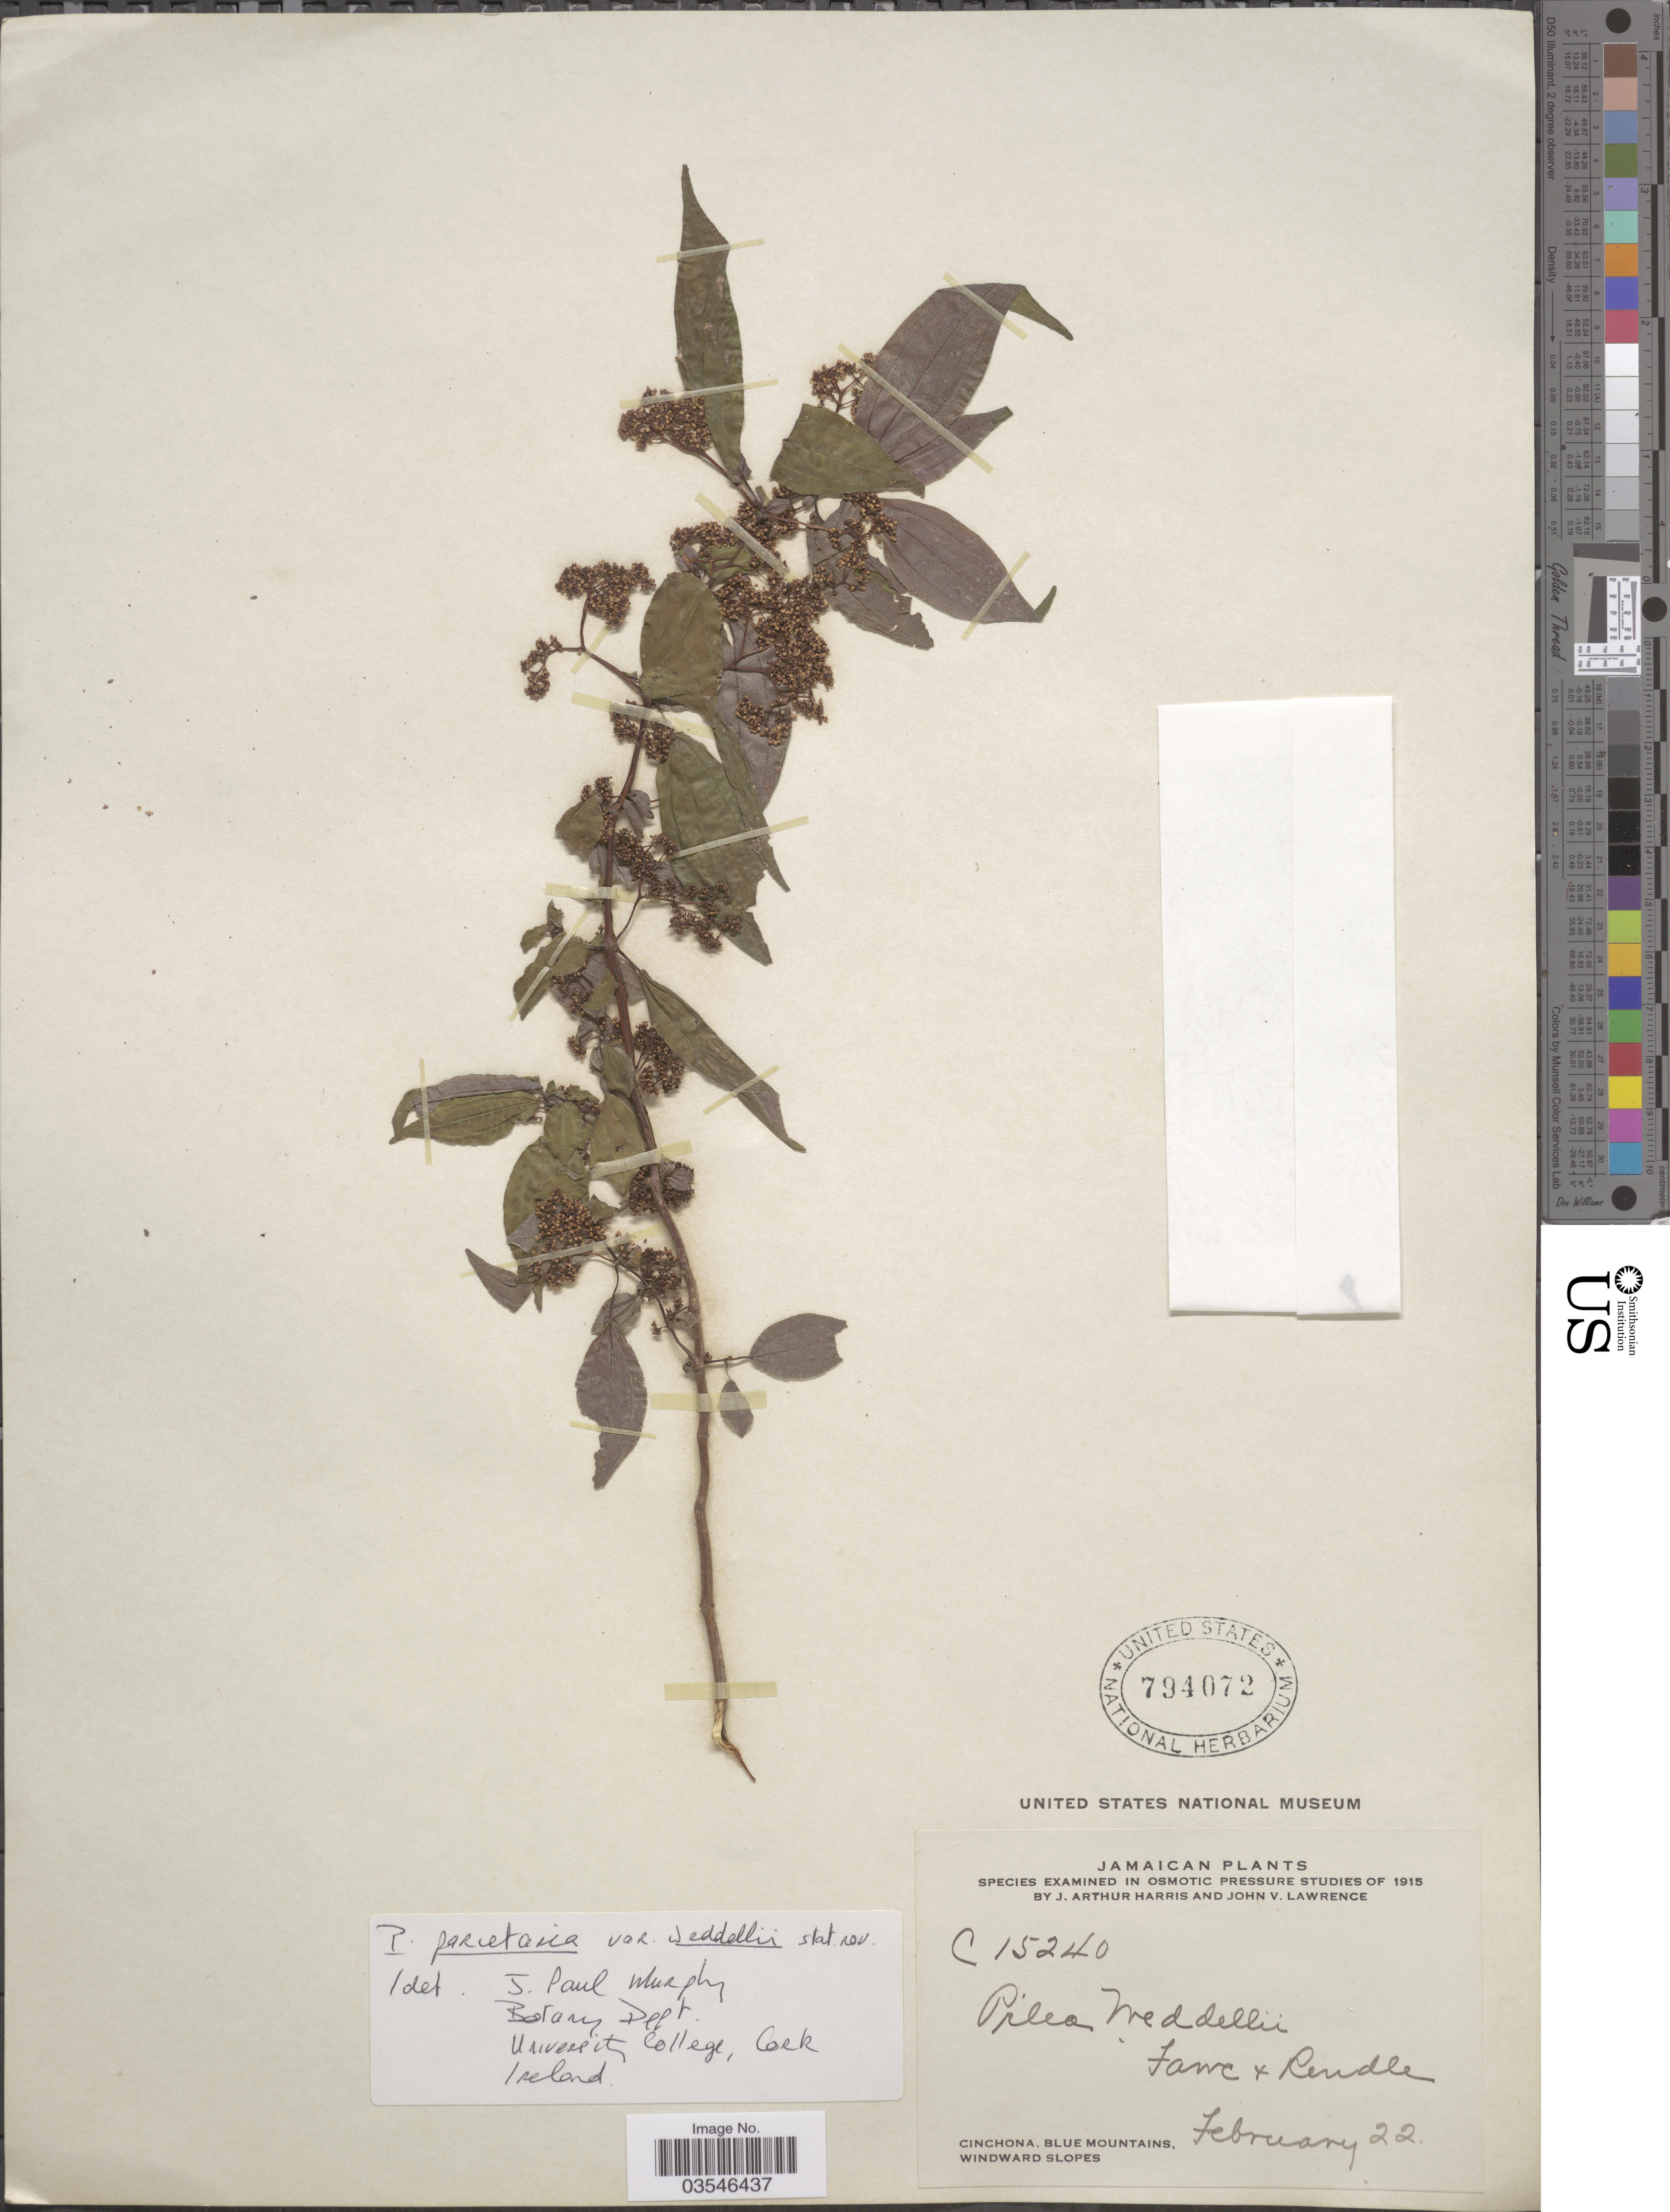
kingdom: Plantae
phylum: Tracheophyta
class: Magnoliopsida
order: Rosales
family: Urticaceae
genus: Pilea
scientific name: Pilea weddellii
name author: Fawc. & Rendle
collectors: J. A. Harris & J. Lawrence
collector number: C15240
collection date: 1915-02-22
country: Jamaica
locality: Cinchona, Blue Mountains, Windward Slopes.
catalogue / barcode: US 794072